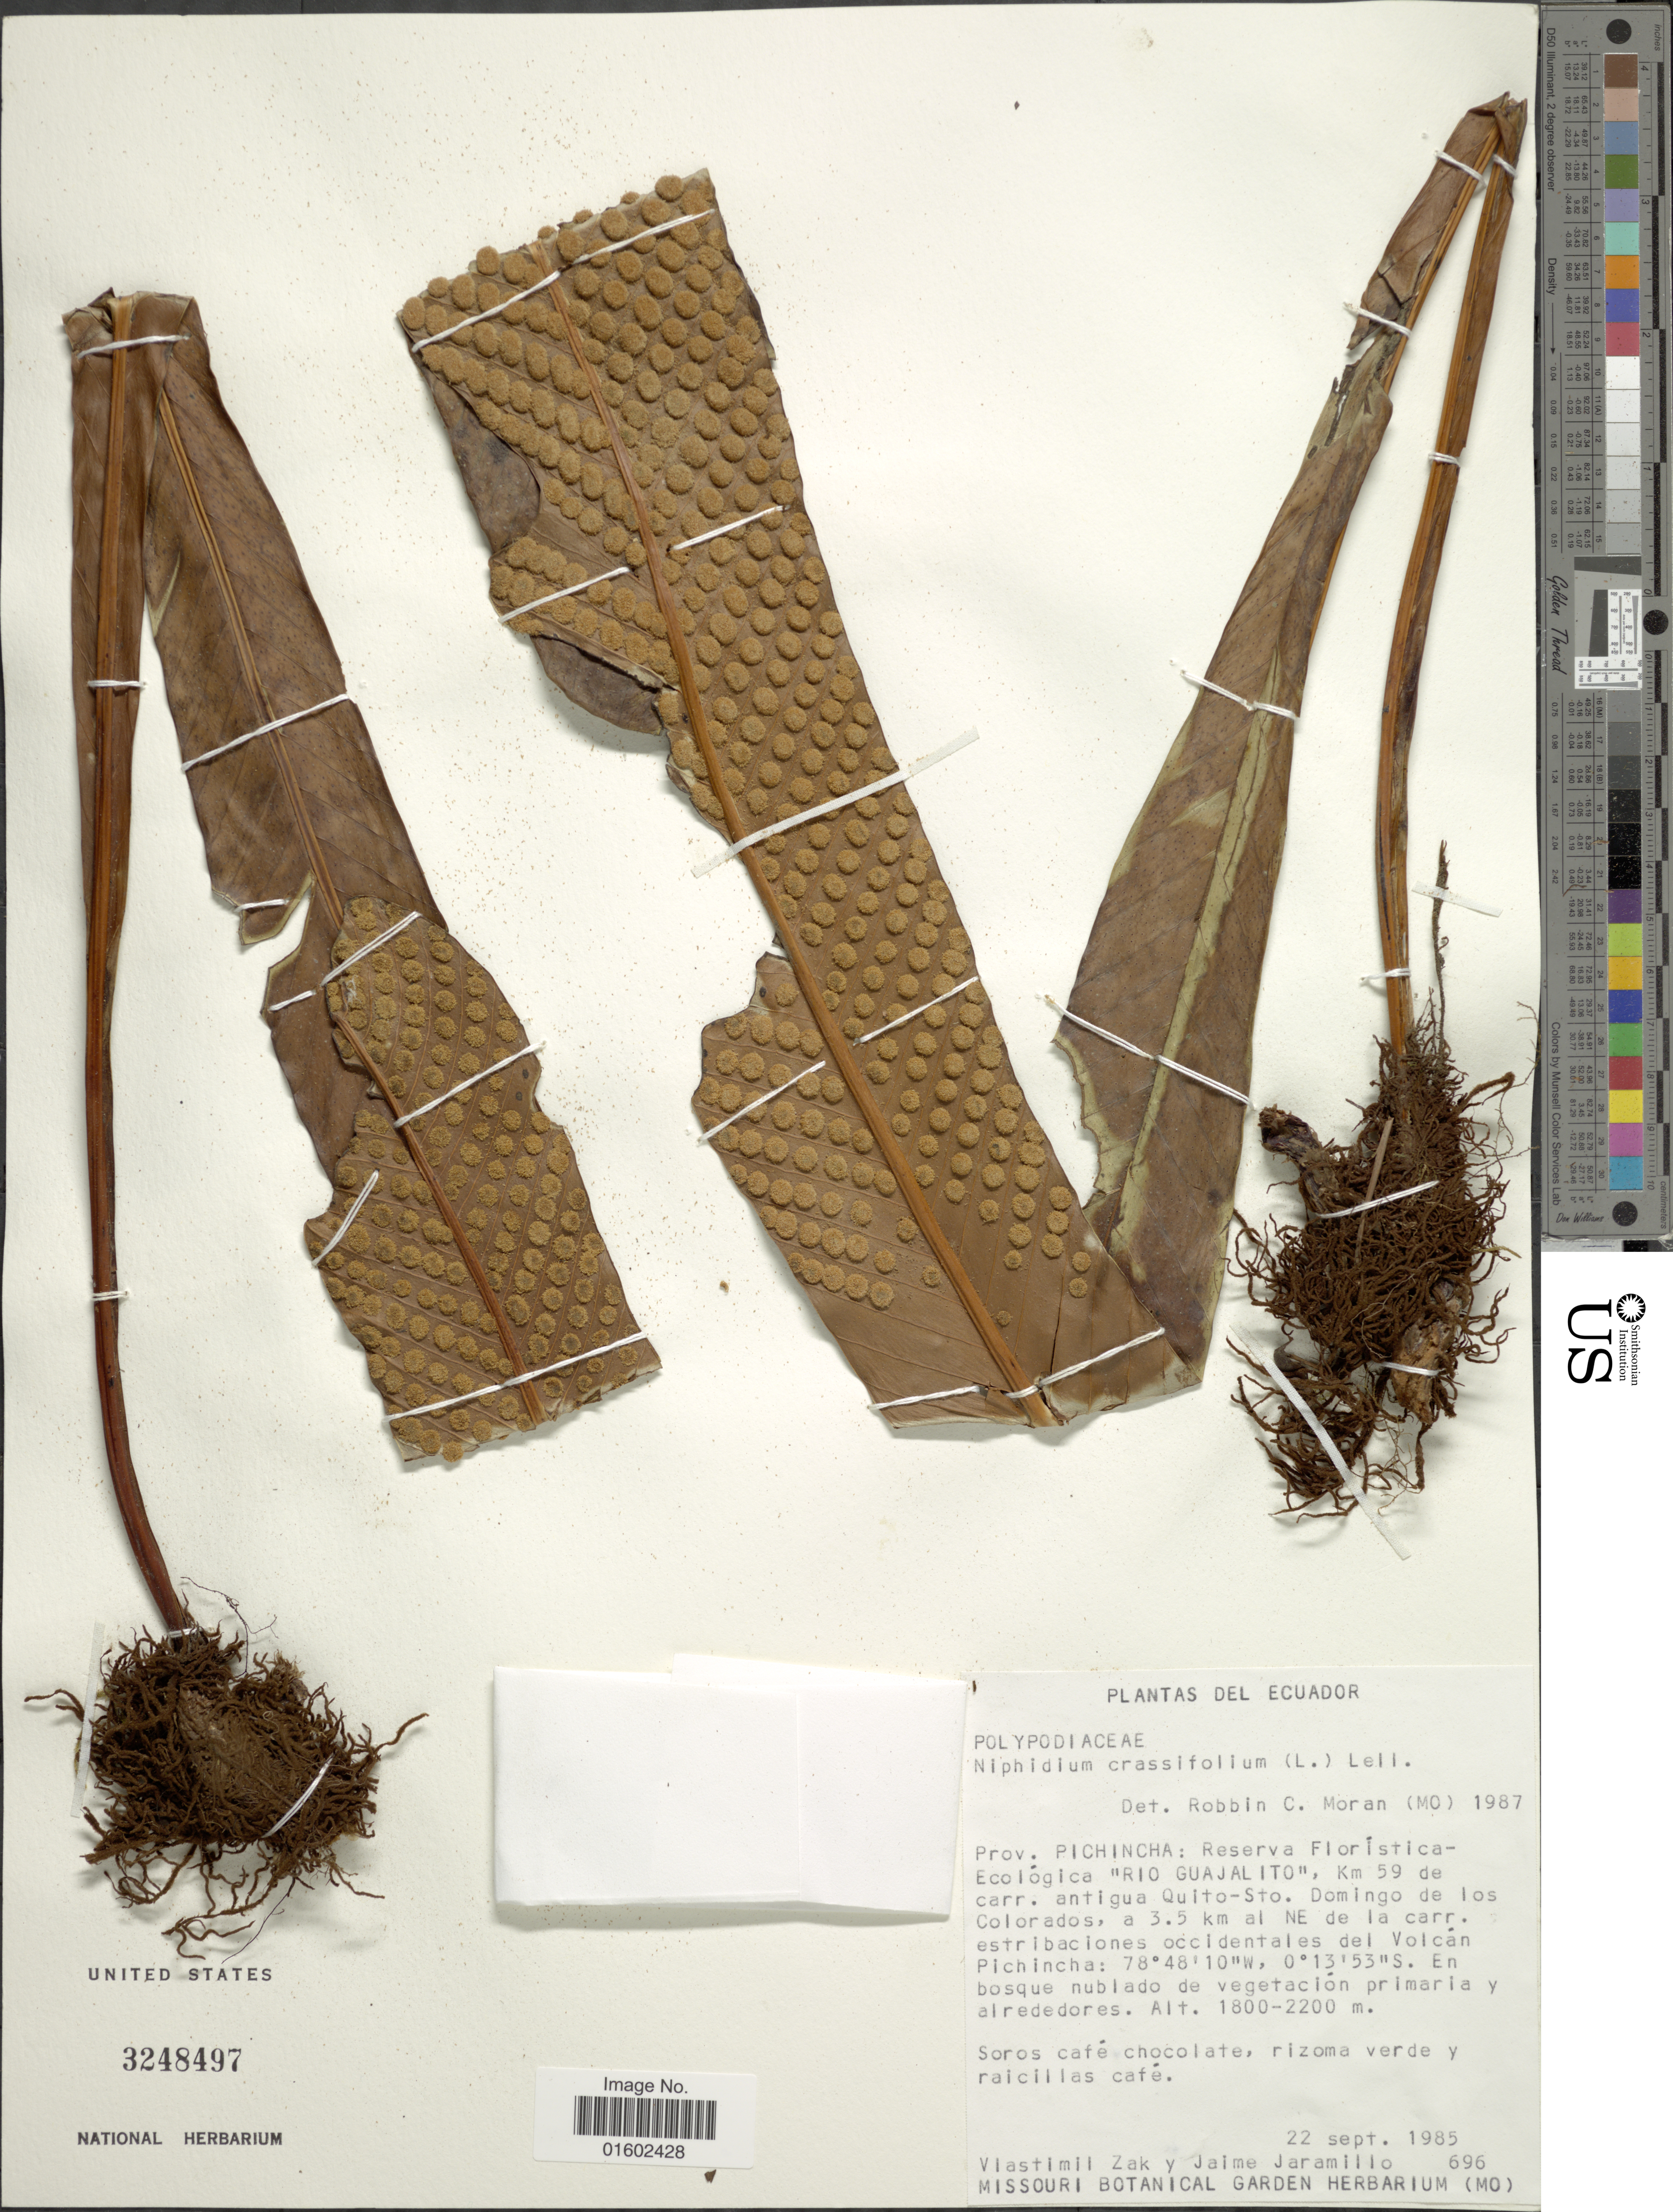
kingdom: Plantae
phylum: Tracheophyta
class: Polypodiopsida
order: Polypodiales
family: Polypodiaceae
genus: Niphidium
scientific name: Niphidium crassifolium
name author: (L.) Lellinger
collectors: V. Zak & J. Jaramillo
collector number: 696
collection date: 1985-09-22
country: Ecuador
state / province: Pichincha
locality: Reserva Floristica-Ecologia "Rio Guajalito" km 59 de carr. antigua Quito-Sto, Km. 59 de Colorrados, a. 3.5 km al NE de la carr. estribaciones occidentales del volcan Pichincha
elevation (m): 1800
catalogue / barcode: US 3248497